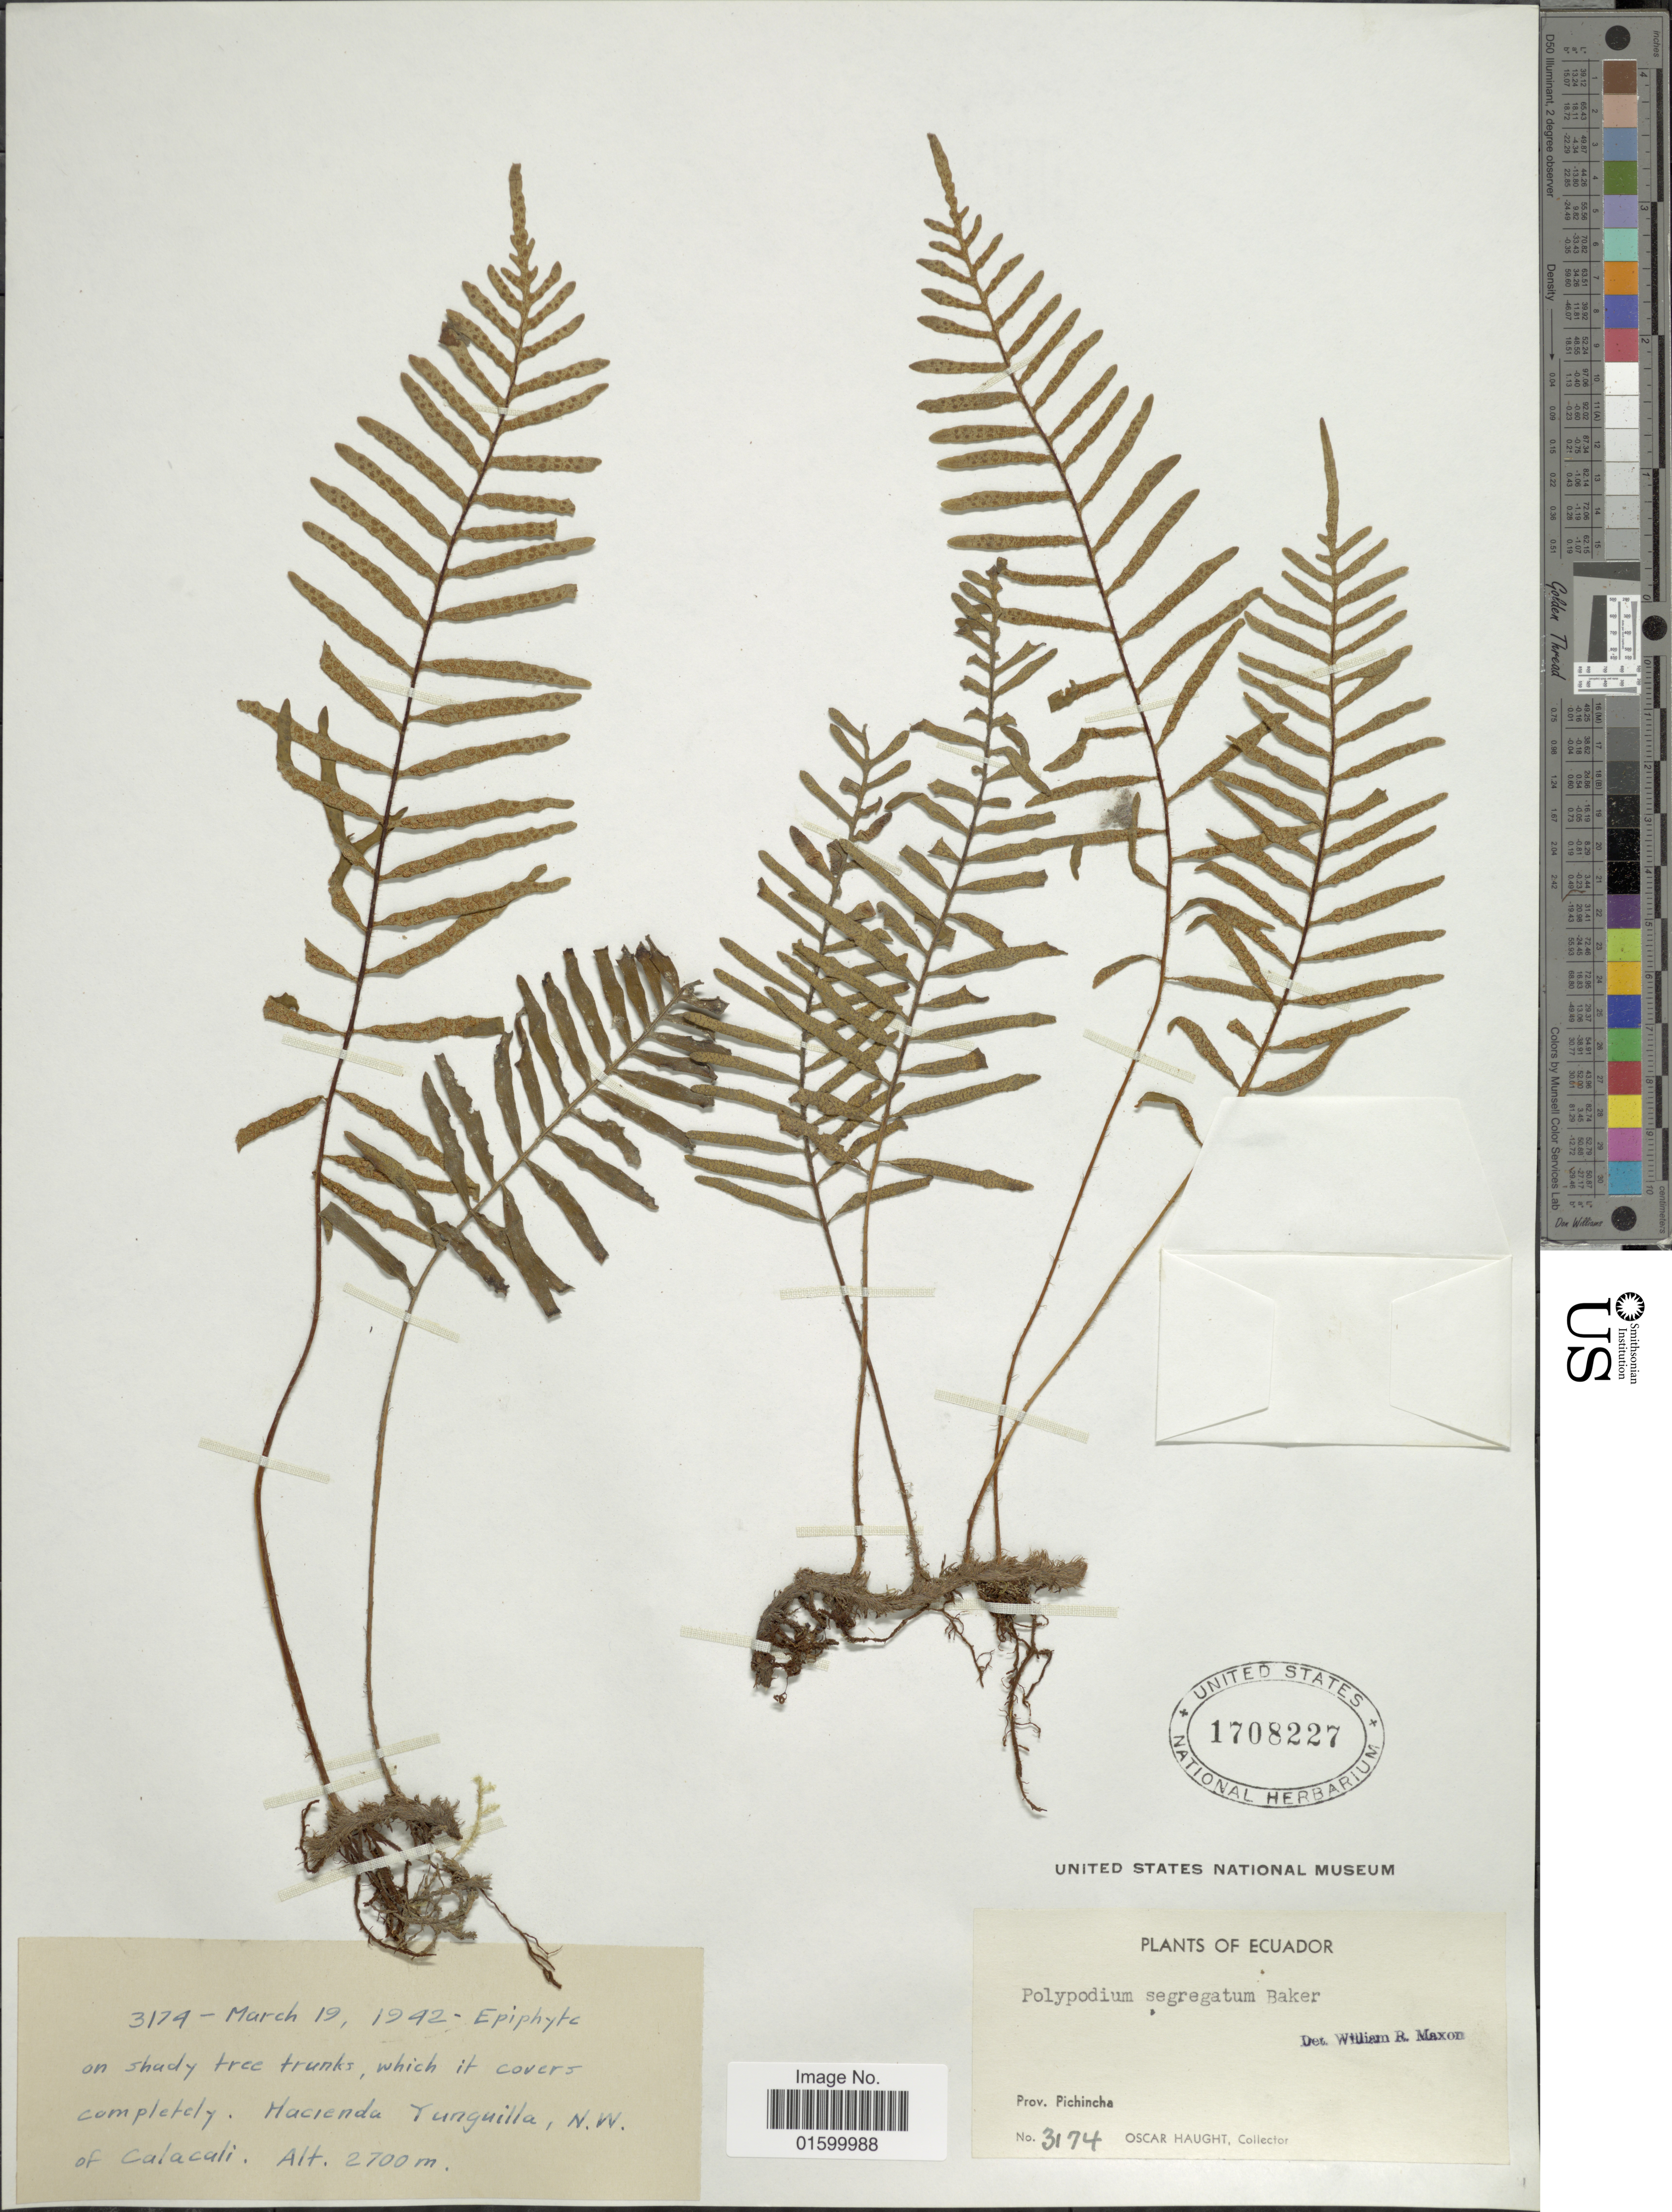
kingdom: Plantae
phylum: Tracheophyta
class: Polypodiopsida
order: Polypodiales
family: Polypodiaceae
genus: Pleopeltis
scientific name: Pleopeltis segregata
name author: (Baker) A.R. Sm.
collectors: O. Haught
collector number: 3174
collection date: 1942-03-19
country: Ecuador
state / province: Pichincha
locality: Prov. Pichincha, Hacienda Yunguilla, N. W. of Calacali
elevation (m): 2700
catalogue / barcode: US 170822